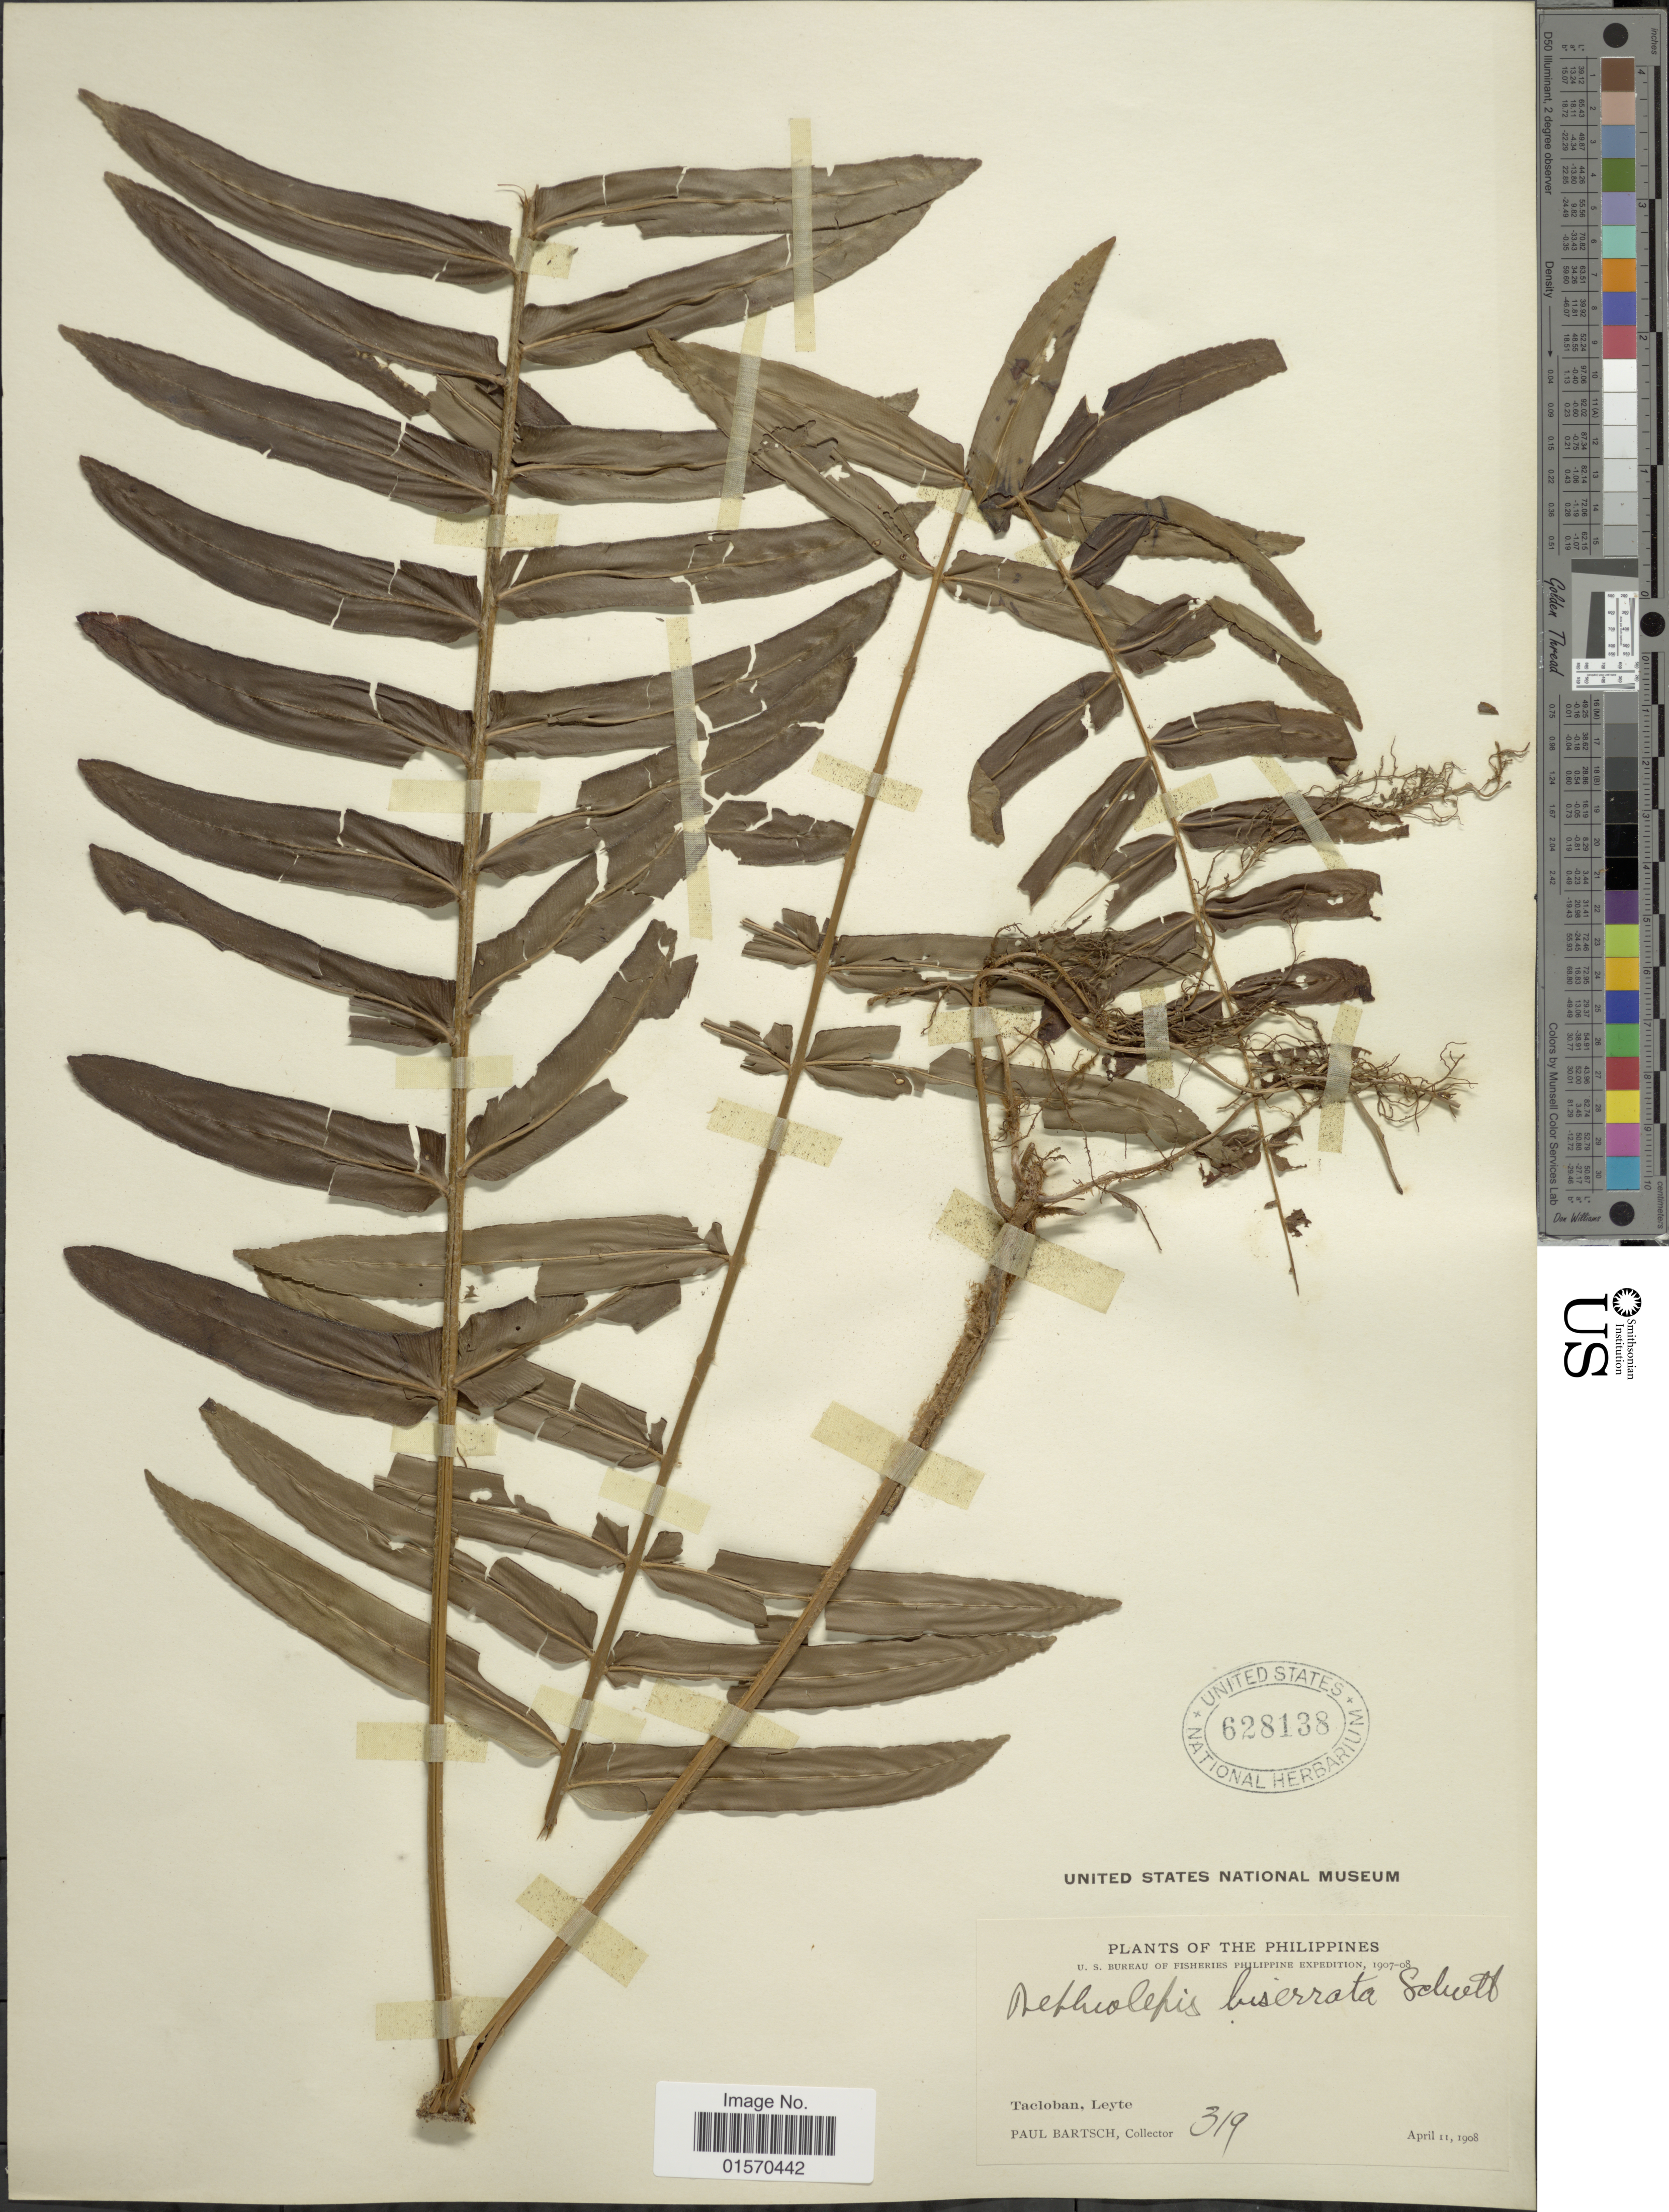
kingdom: Plantae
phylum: Tracheophyta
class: Polypodiopsida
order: Polypodiales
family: Nephrolepidaceae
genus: Nephrolepis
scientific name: Nephrolepis biserrata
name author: (Sw.) Schott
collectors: P. Bartsch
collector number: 319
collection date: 1908-04-11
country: Philippines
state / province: Eastern Visayas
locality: Tacloban, Leyte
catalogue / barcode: US 628138